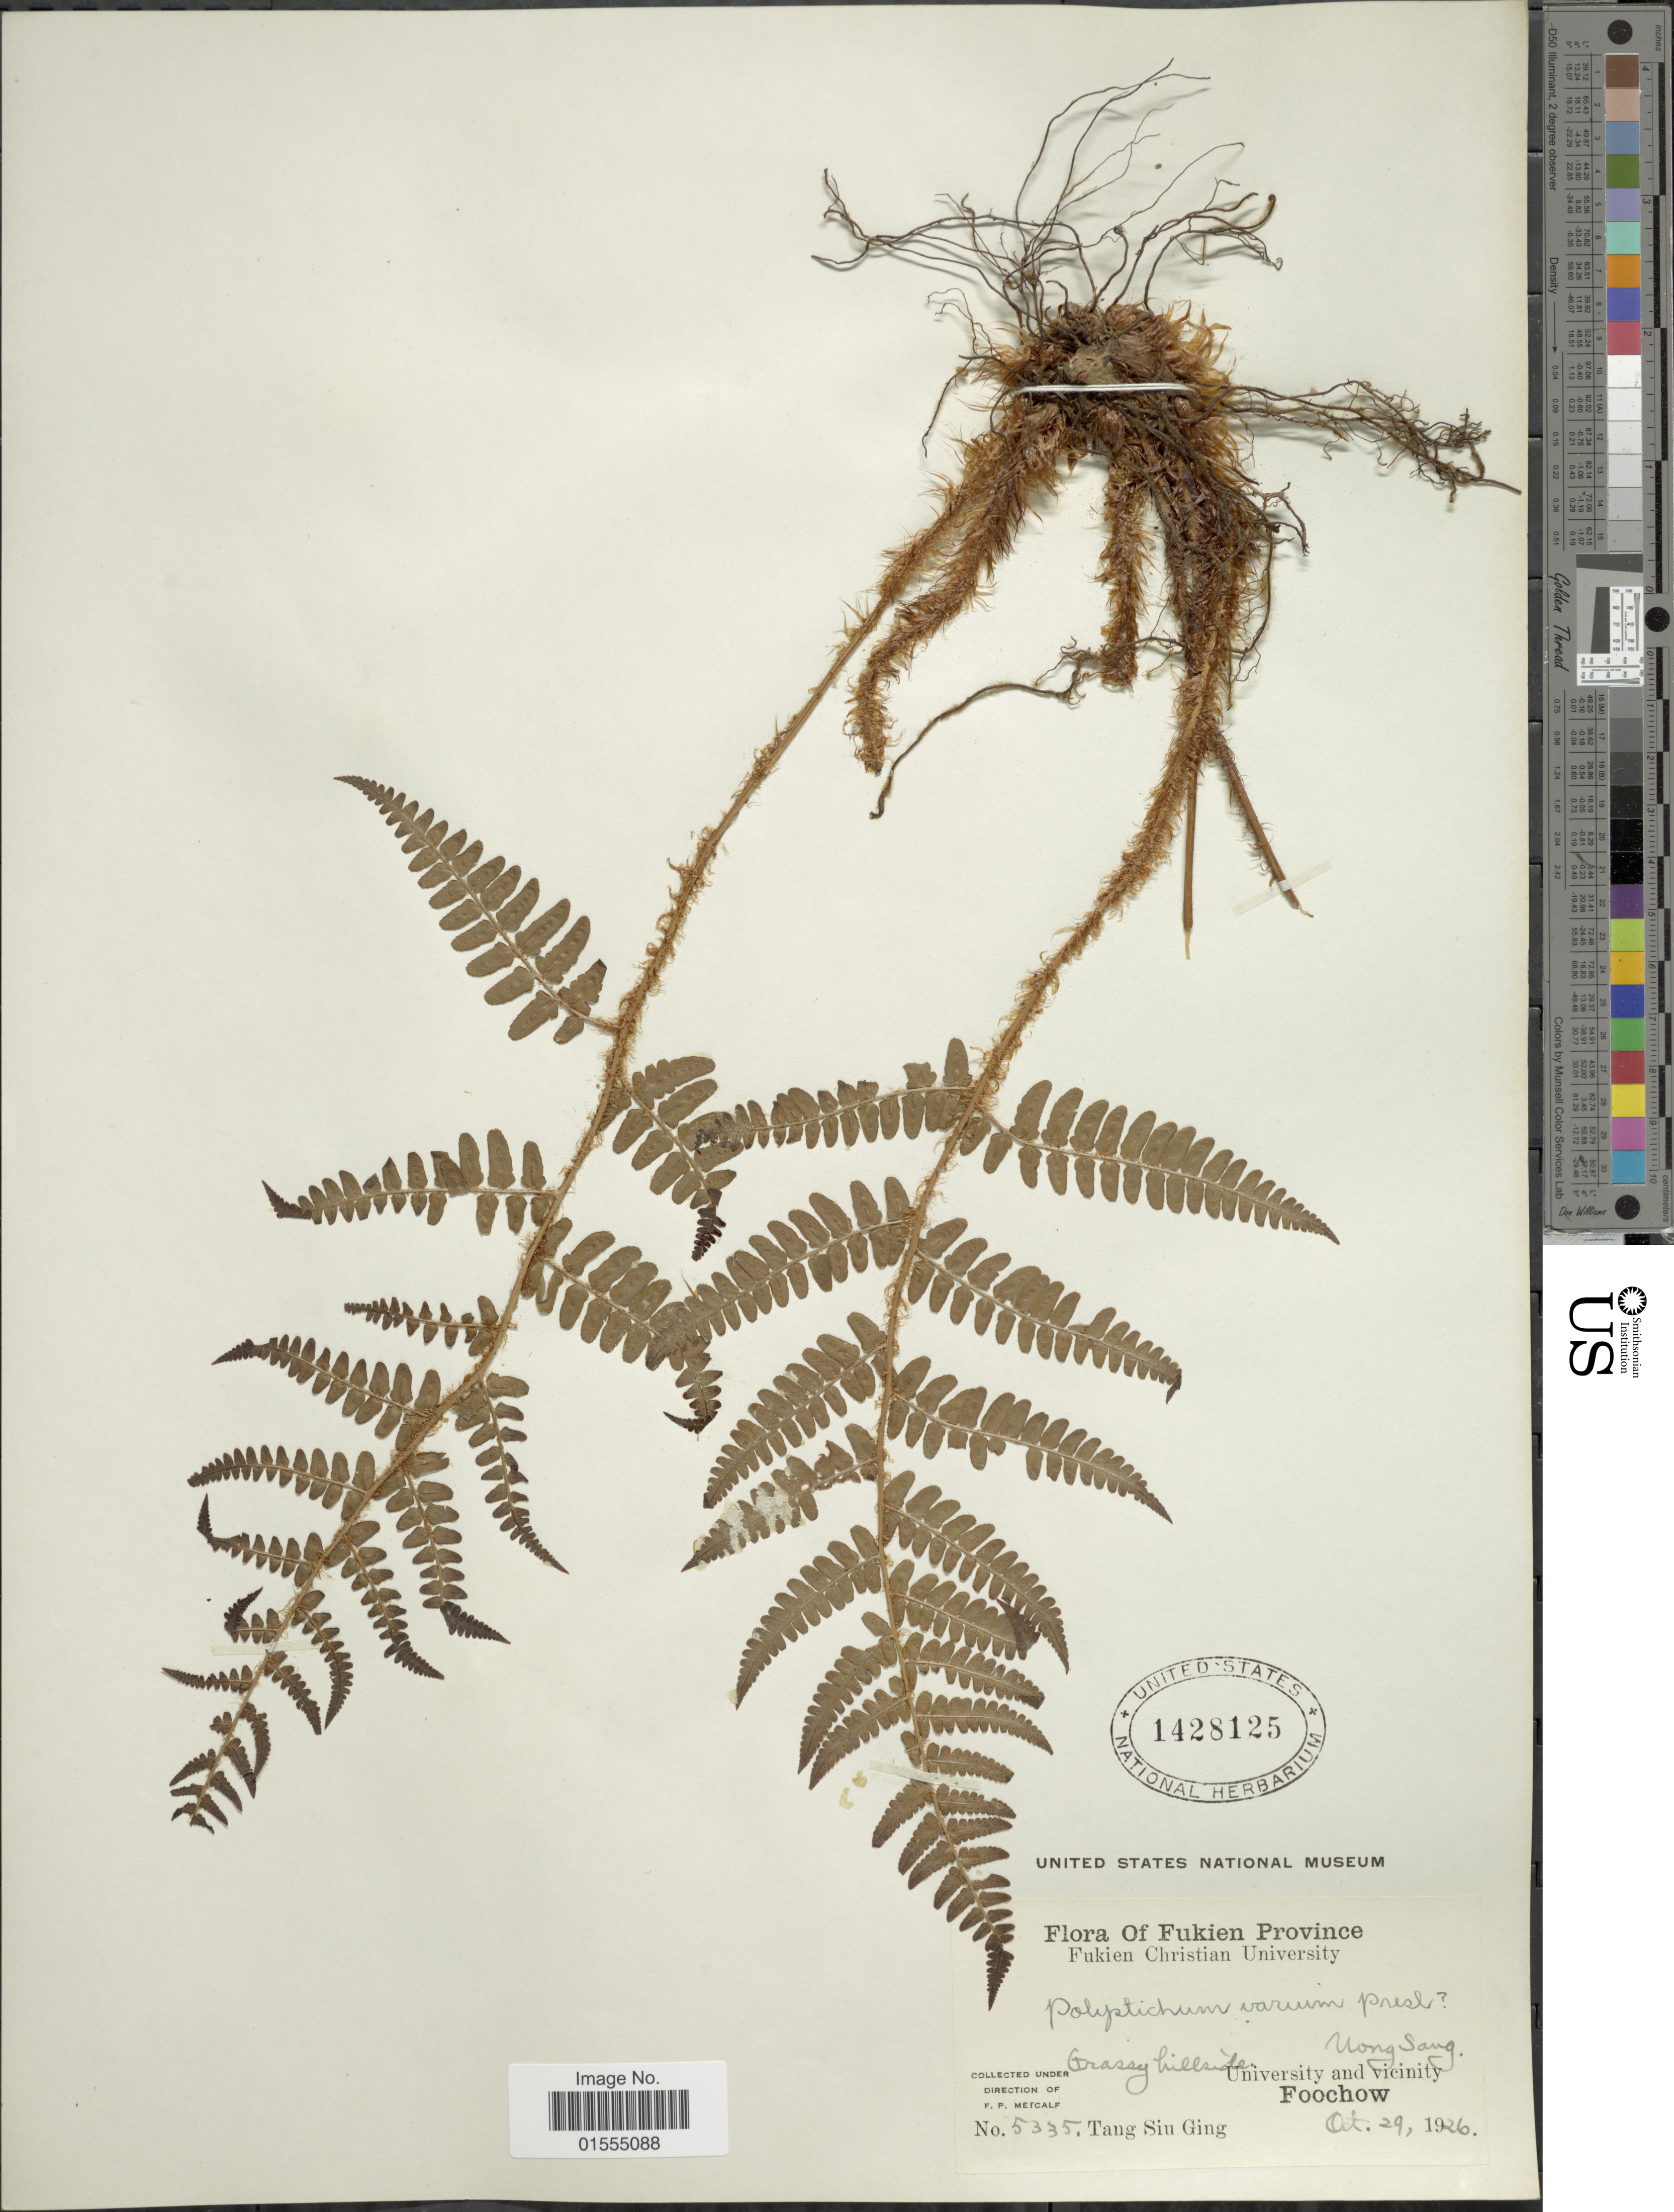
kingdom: Plantae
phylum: Tracheophyta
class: Polypodiopsida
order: Polypodiales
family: Dryopteridaceae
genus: Dryopteris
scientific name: Dryopteris varia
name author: (L.) Kuntze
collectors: T. Ging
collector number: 5335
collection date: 1926-10-29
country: China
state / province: Fujian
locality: Fukien Province, Uong Sang, University and vicinity Foochow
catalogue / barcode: US 1428125